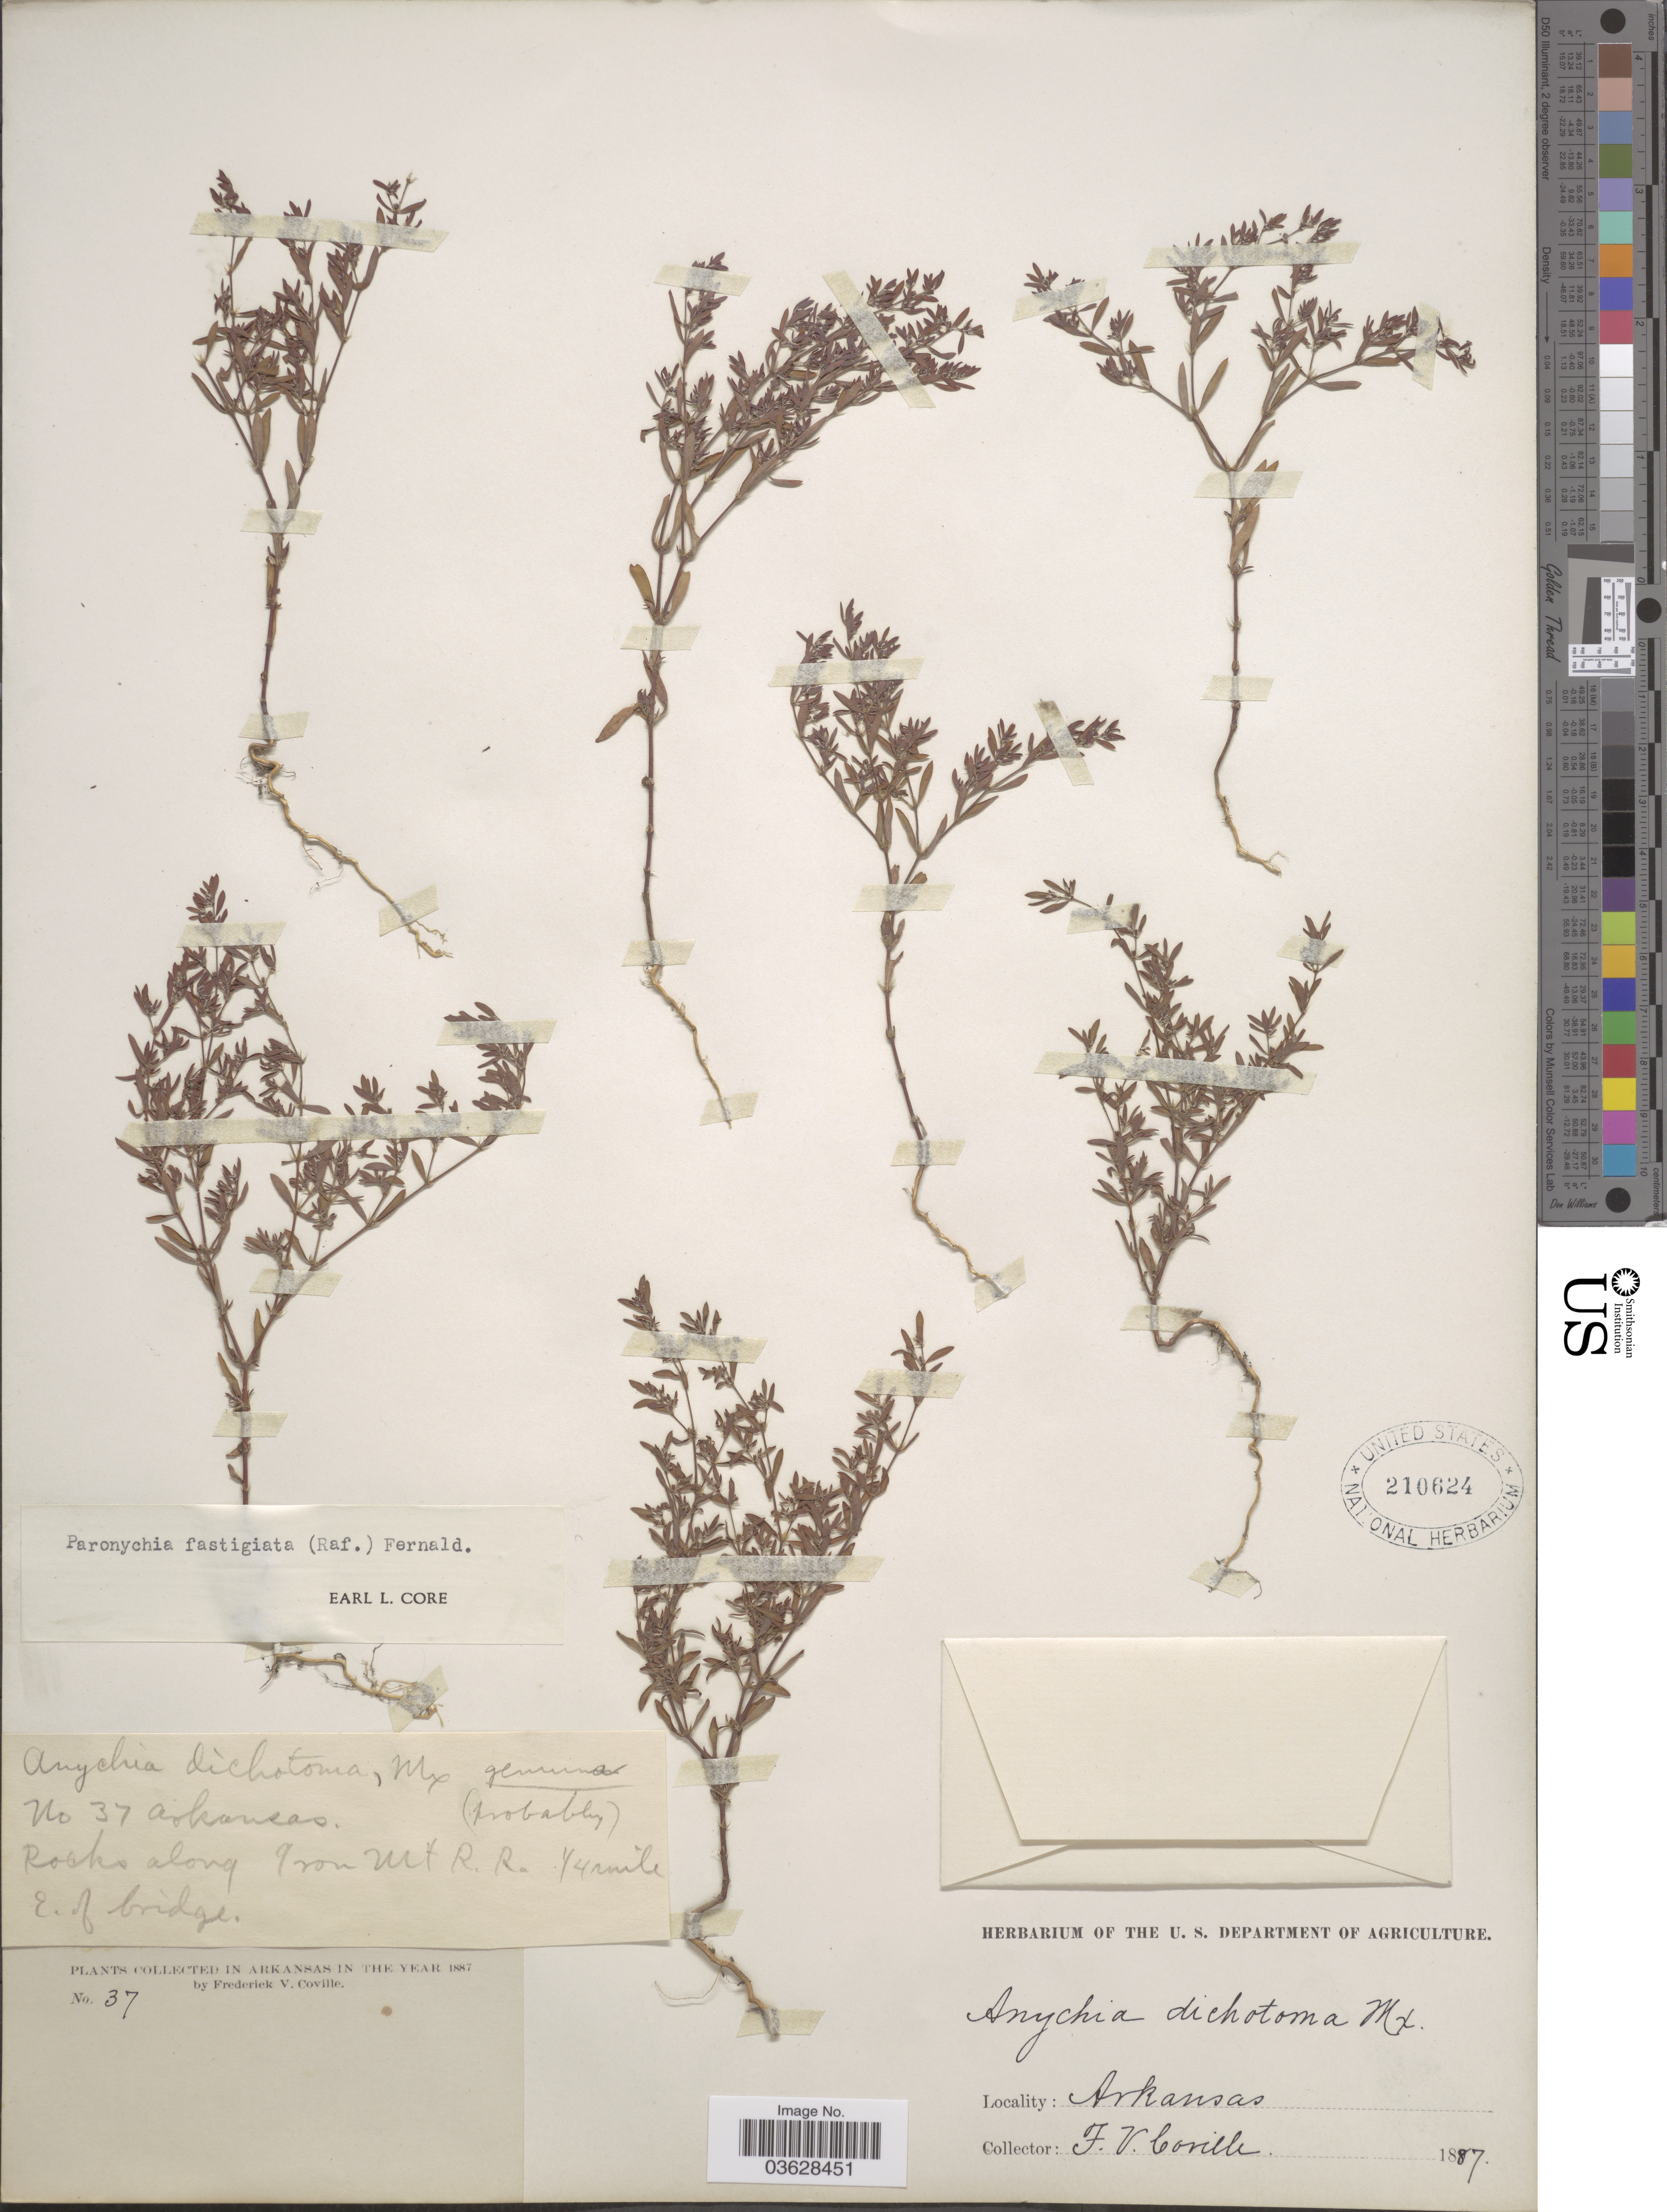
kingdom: Plantae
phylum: Tracheophyta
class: Magnoliopsida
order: Caryophyllales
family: Caryophyllaceae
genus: Paronychia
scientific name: Paronychia fastigiata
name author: (Raf.) Fernald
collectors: F. V. Coville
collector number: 37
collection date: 1887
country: United States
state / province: Arkansas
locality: From Mt. R.R. ¼ mile E. of bridge.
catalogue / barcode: US 210624